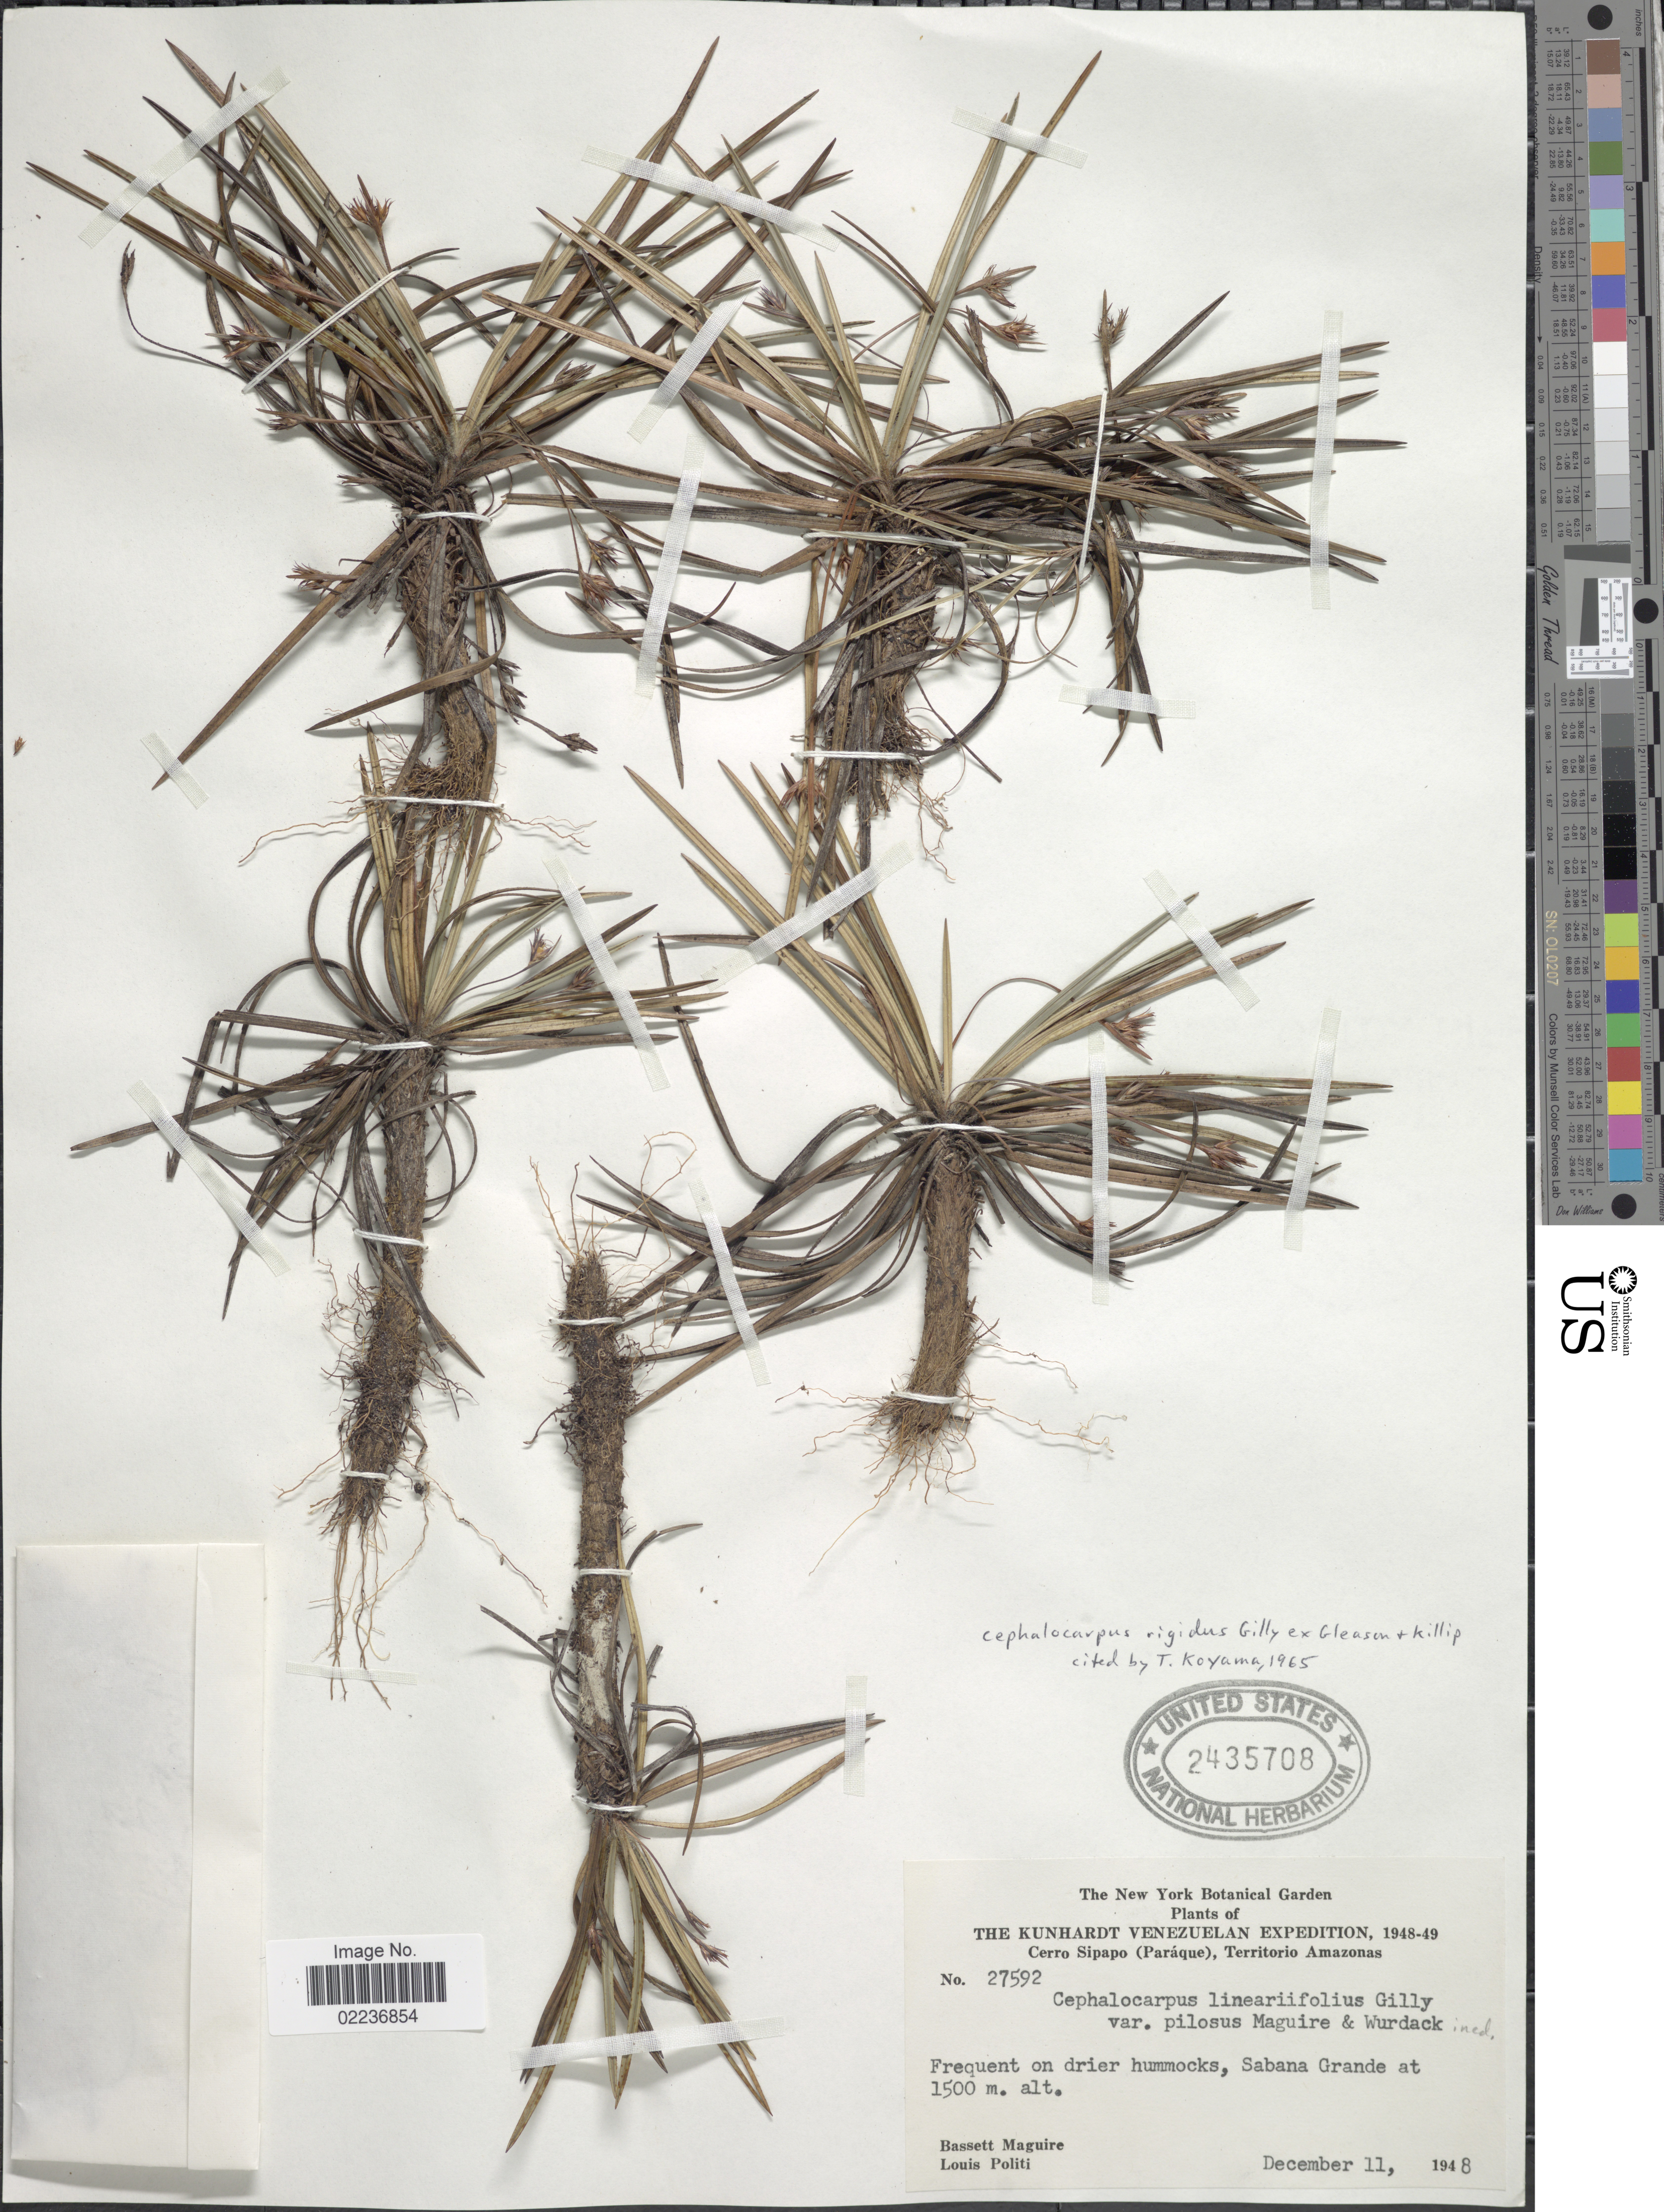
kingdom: Plantae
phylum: Tracheophyta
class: Liliopsida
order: Poales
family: Cyperaceae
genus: Cephalocarpus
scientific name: Cephalocarpus rigidus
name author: Gilly ex Gleason & Killip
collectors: B. Maguire & L. Politi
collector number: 27592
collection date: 1948-12-11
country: Venezuela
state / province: Amazonas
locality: Kunhardt, Cerro Sipapo (Paraque), Territorio Amazonas, frequent on drier hummocks, Sabana Grande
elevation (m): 1500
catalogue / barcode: US 2435708